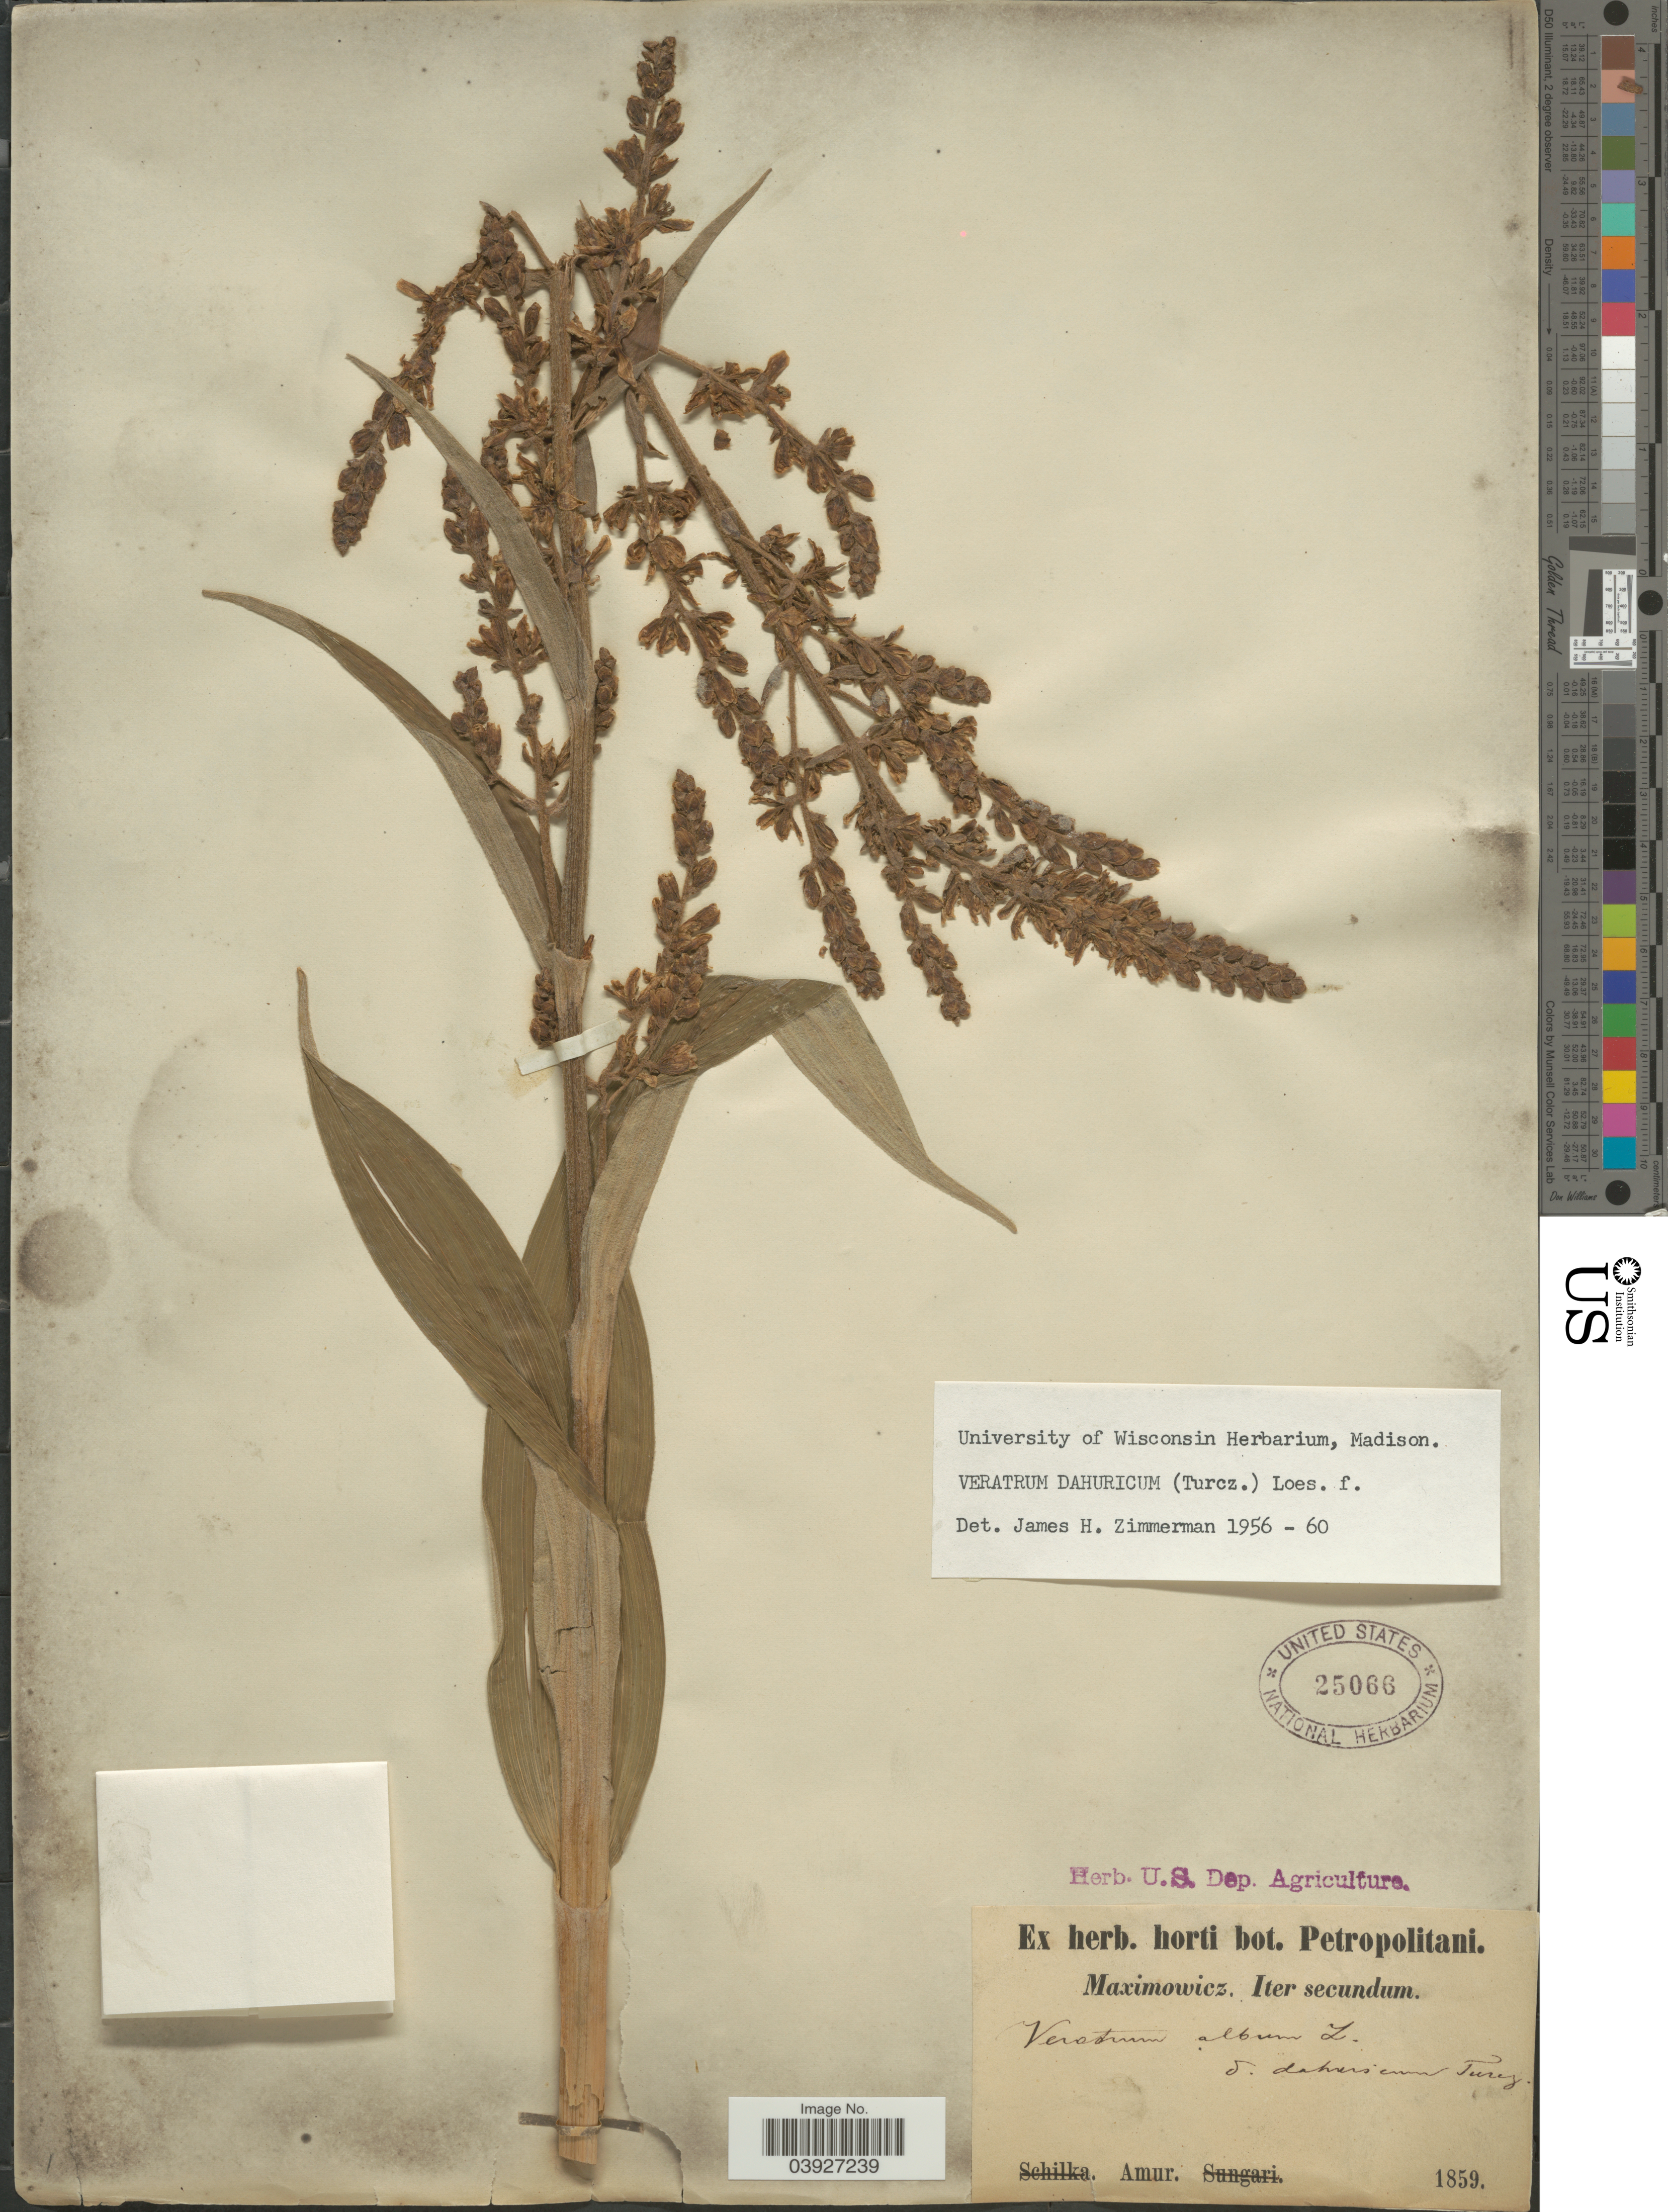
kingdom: Plantae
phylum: Tracheophyta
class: Liliopsida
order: Liliales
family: Melanthiaceae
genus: Veratrum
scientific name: Veratrum dahuricum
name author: (Turcz.) O. Loes.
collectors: Maximowicz, --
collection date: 1859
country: Russian Federation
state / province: Amur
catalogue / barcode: US 25066